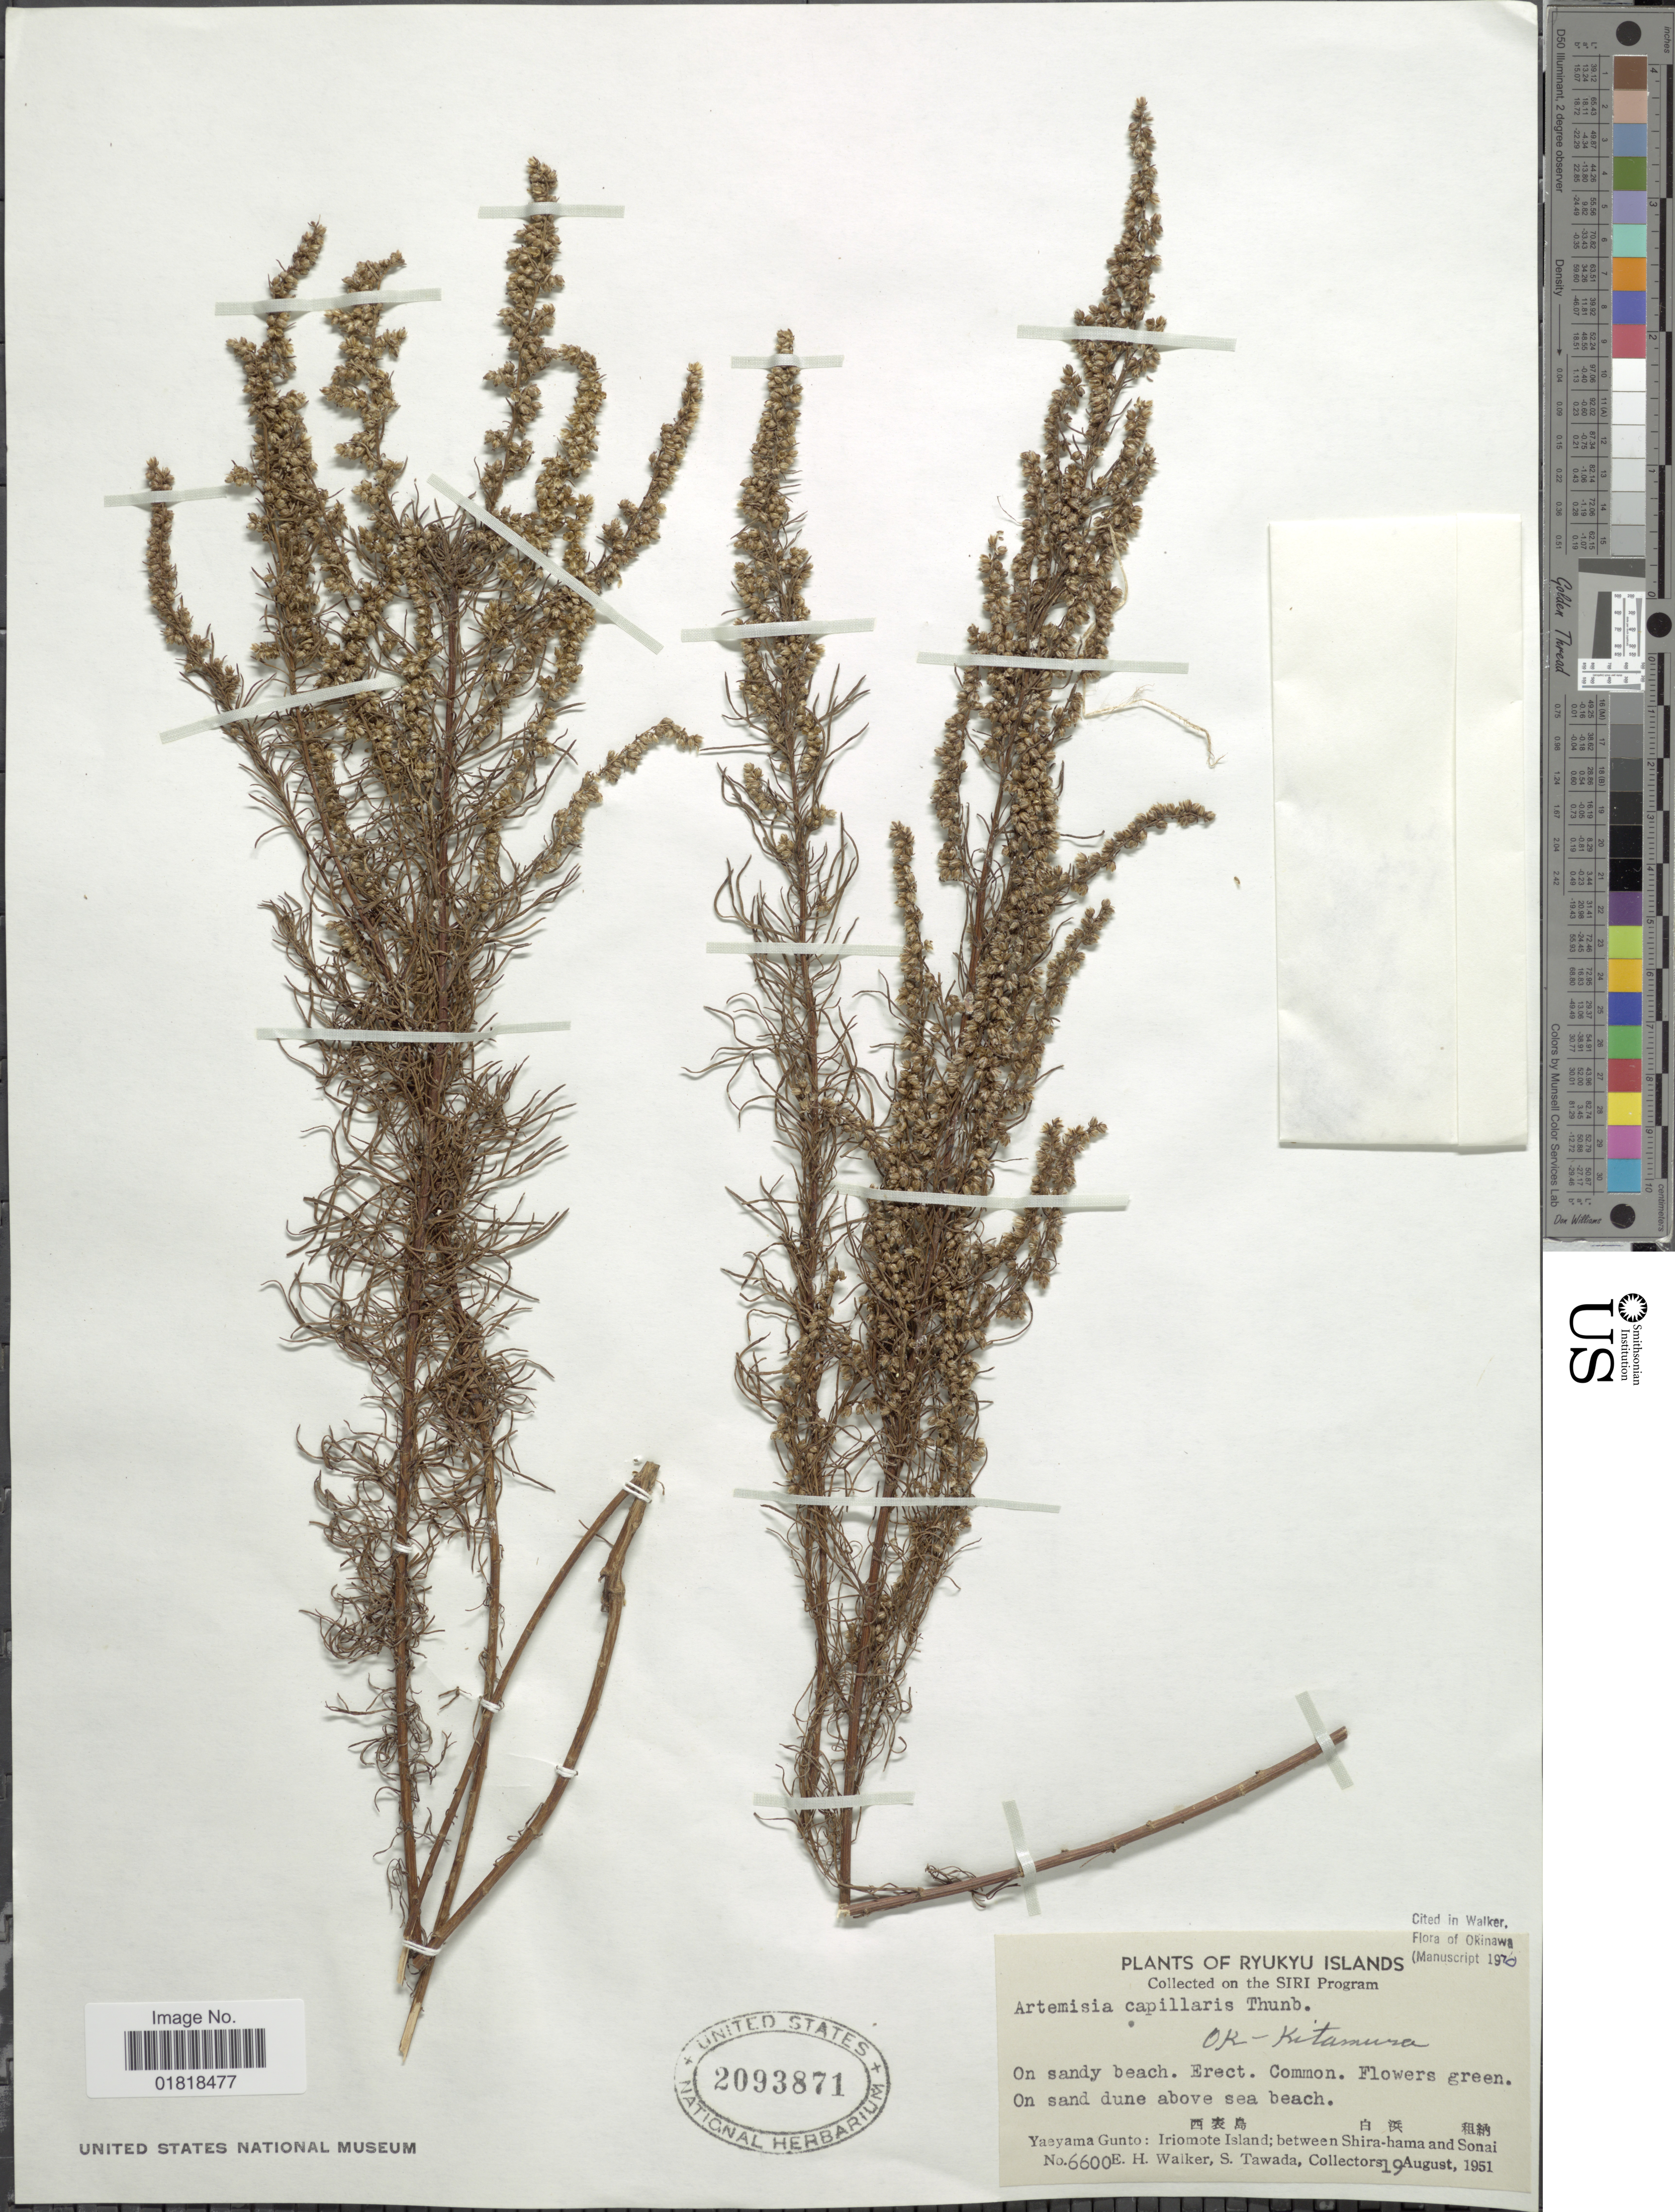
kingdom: Plantae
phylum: Tracheophyta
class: Magnoliopsida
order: Asterales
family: Asteraceae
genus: Artemisia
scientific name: Artemisia capillaris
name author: Thunb.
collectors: E. H. Walker & S. Tawada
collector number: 6600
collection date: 1951-08-19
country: Japan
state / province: Okinawa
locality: Ryukyu Islands, on sandy beach, on sand dune above sea beach, Yaeyama Gunto: Iriomote Island; between Shira-hama and Sonai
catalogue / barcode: US 2093871